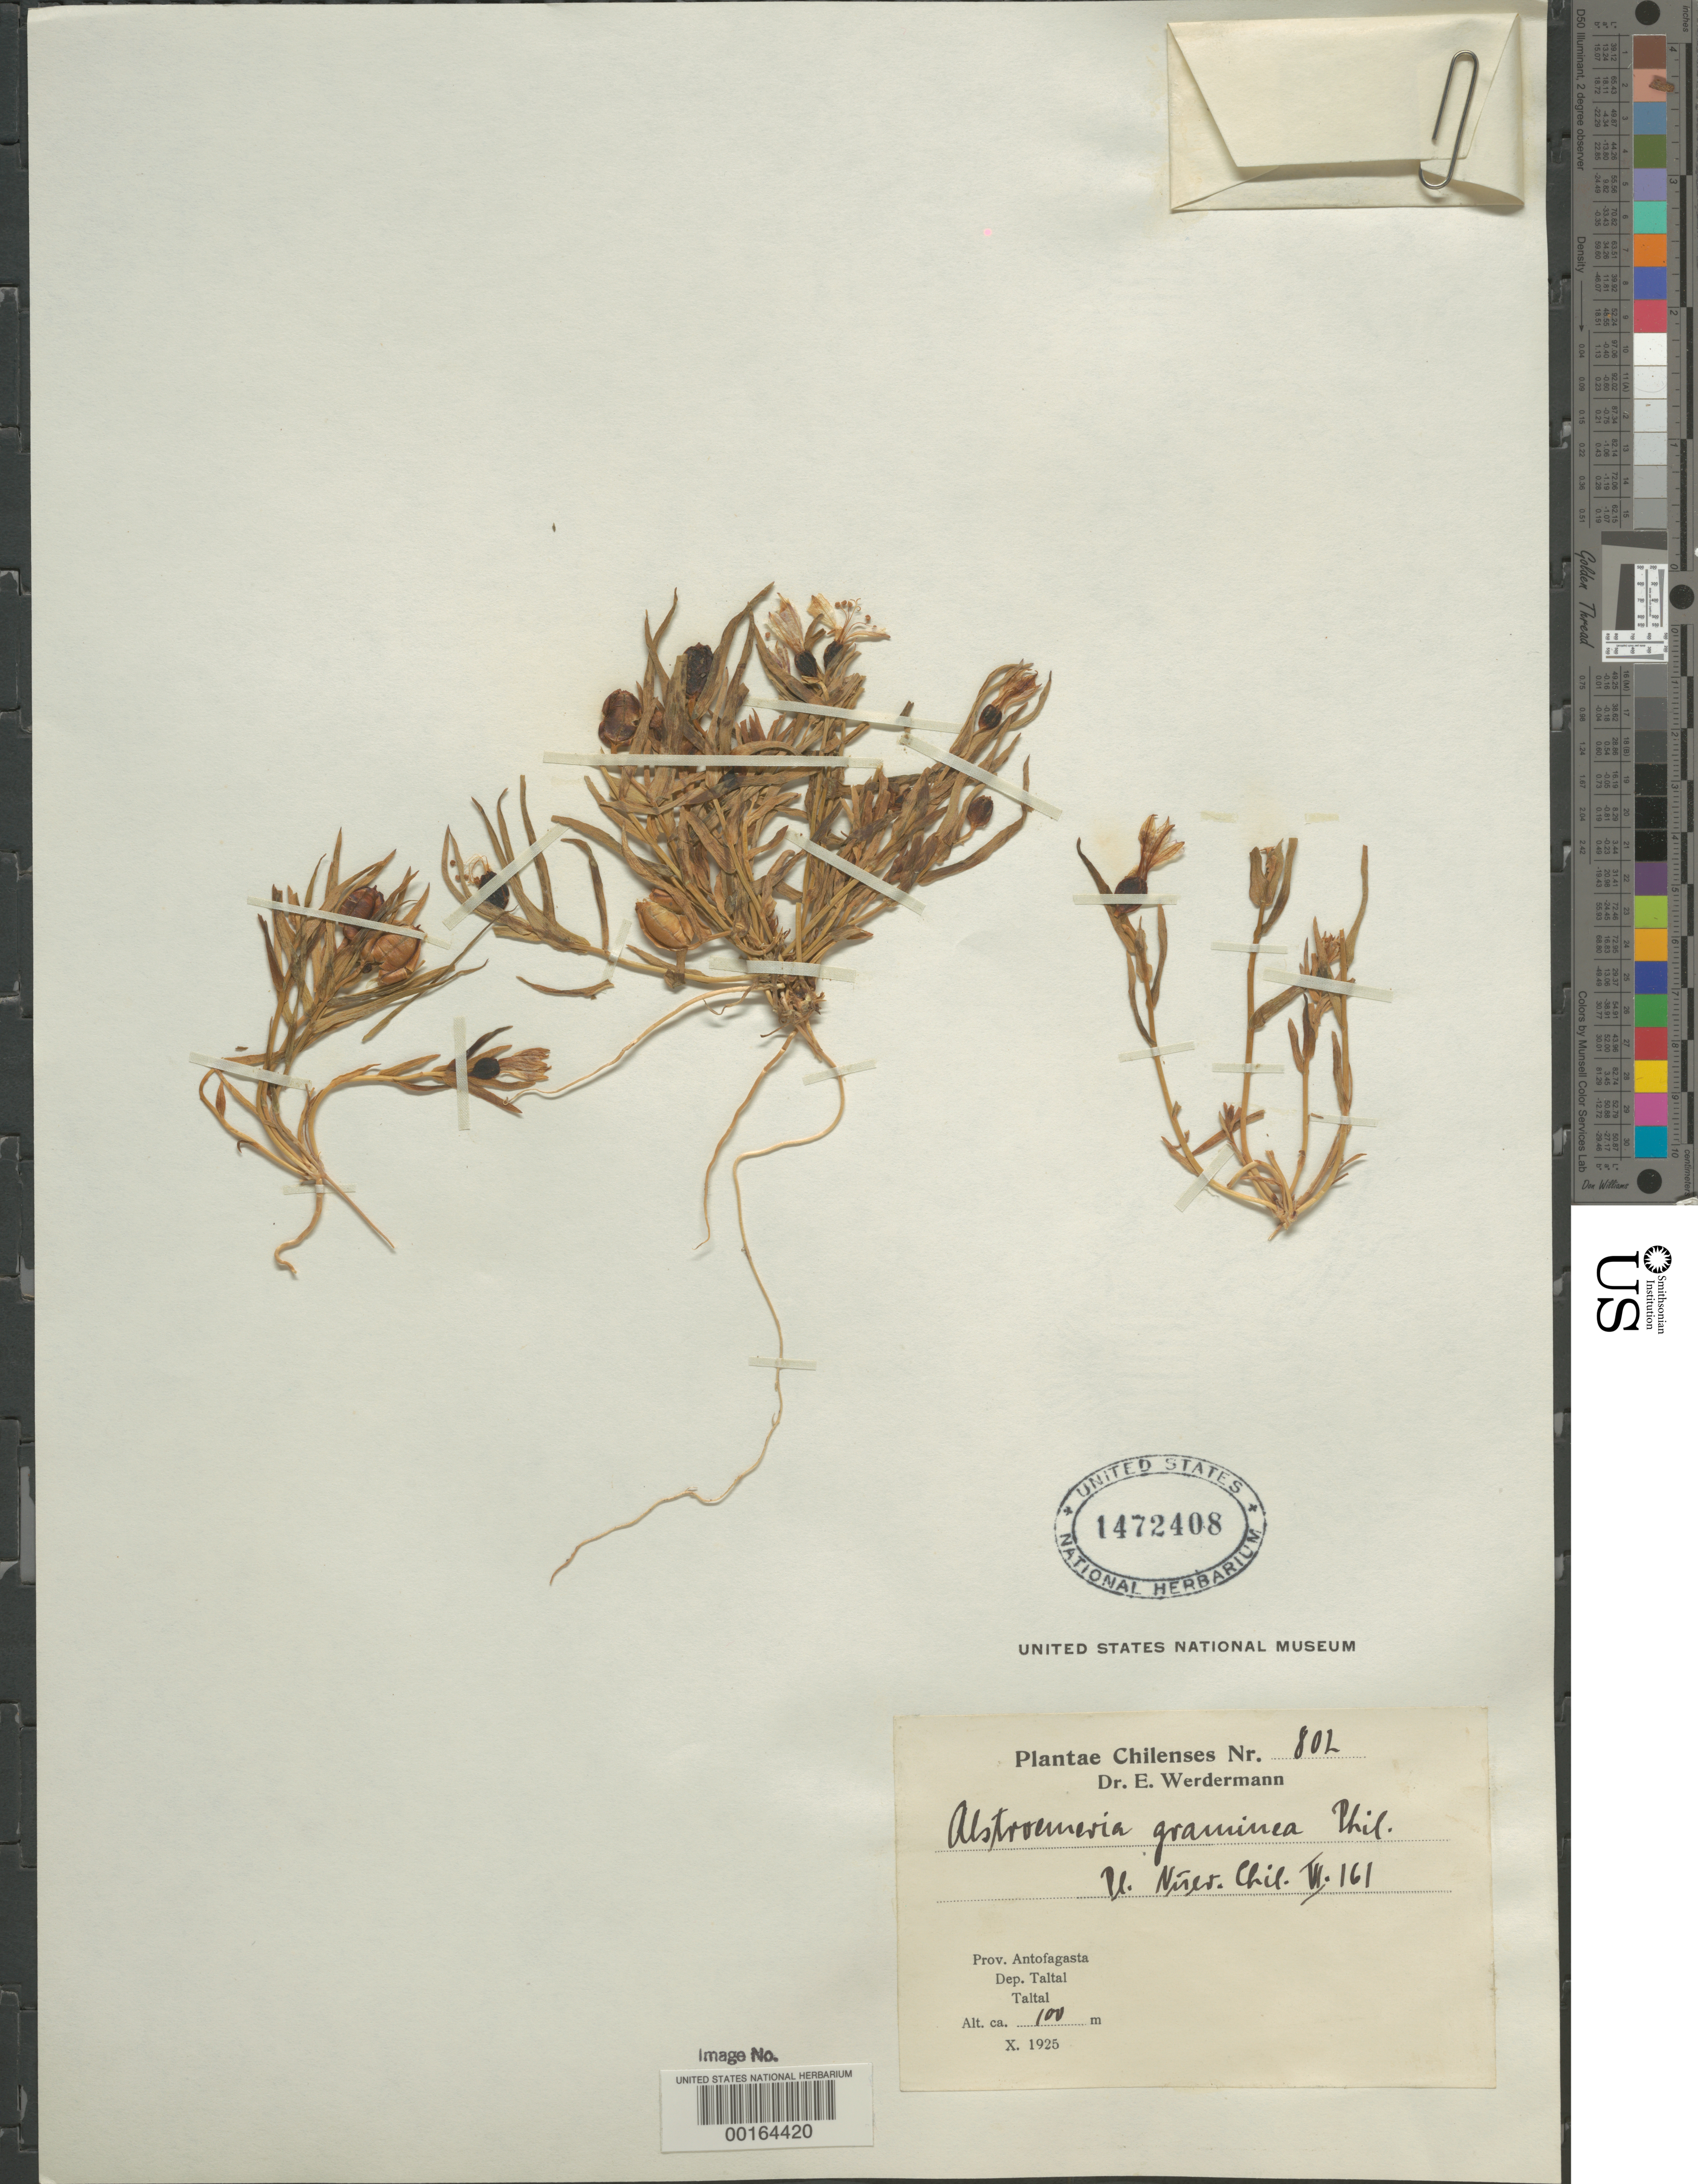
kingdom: Plantae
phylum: Tracheophyta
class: Liliopsida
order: Liliales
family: Alstroemeriaceae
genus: Alstroemeria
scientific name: Alstroemeria graminea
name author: Phil.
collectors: E. Werdermann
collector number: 802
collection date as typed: Oct 1925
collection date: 1925-10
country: Chile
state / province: Antofagasta (II)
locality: Taltal dept., taltal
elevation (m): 100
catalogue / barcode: US 1472408